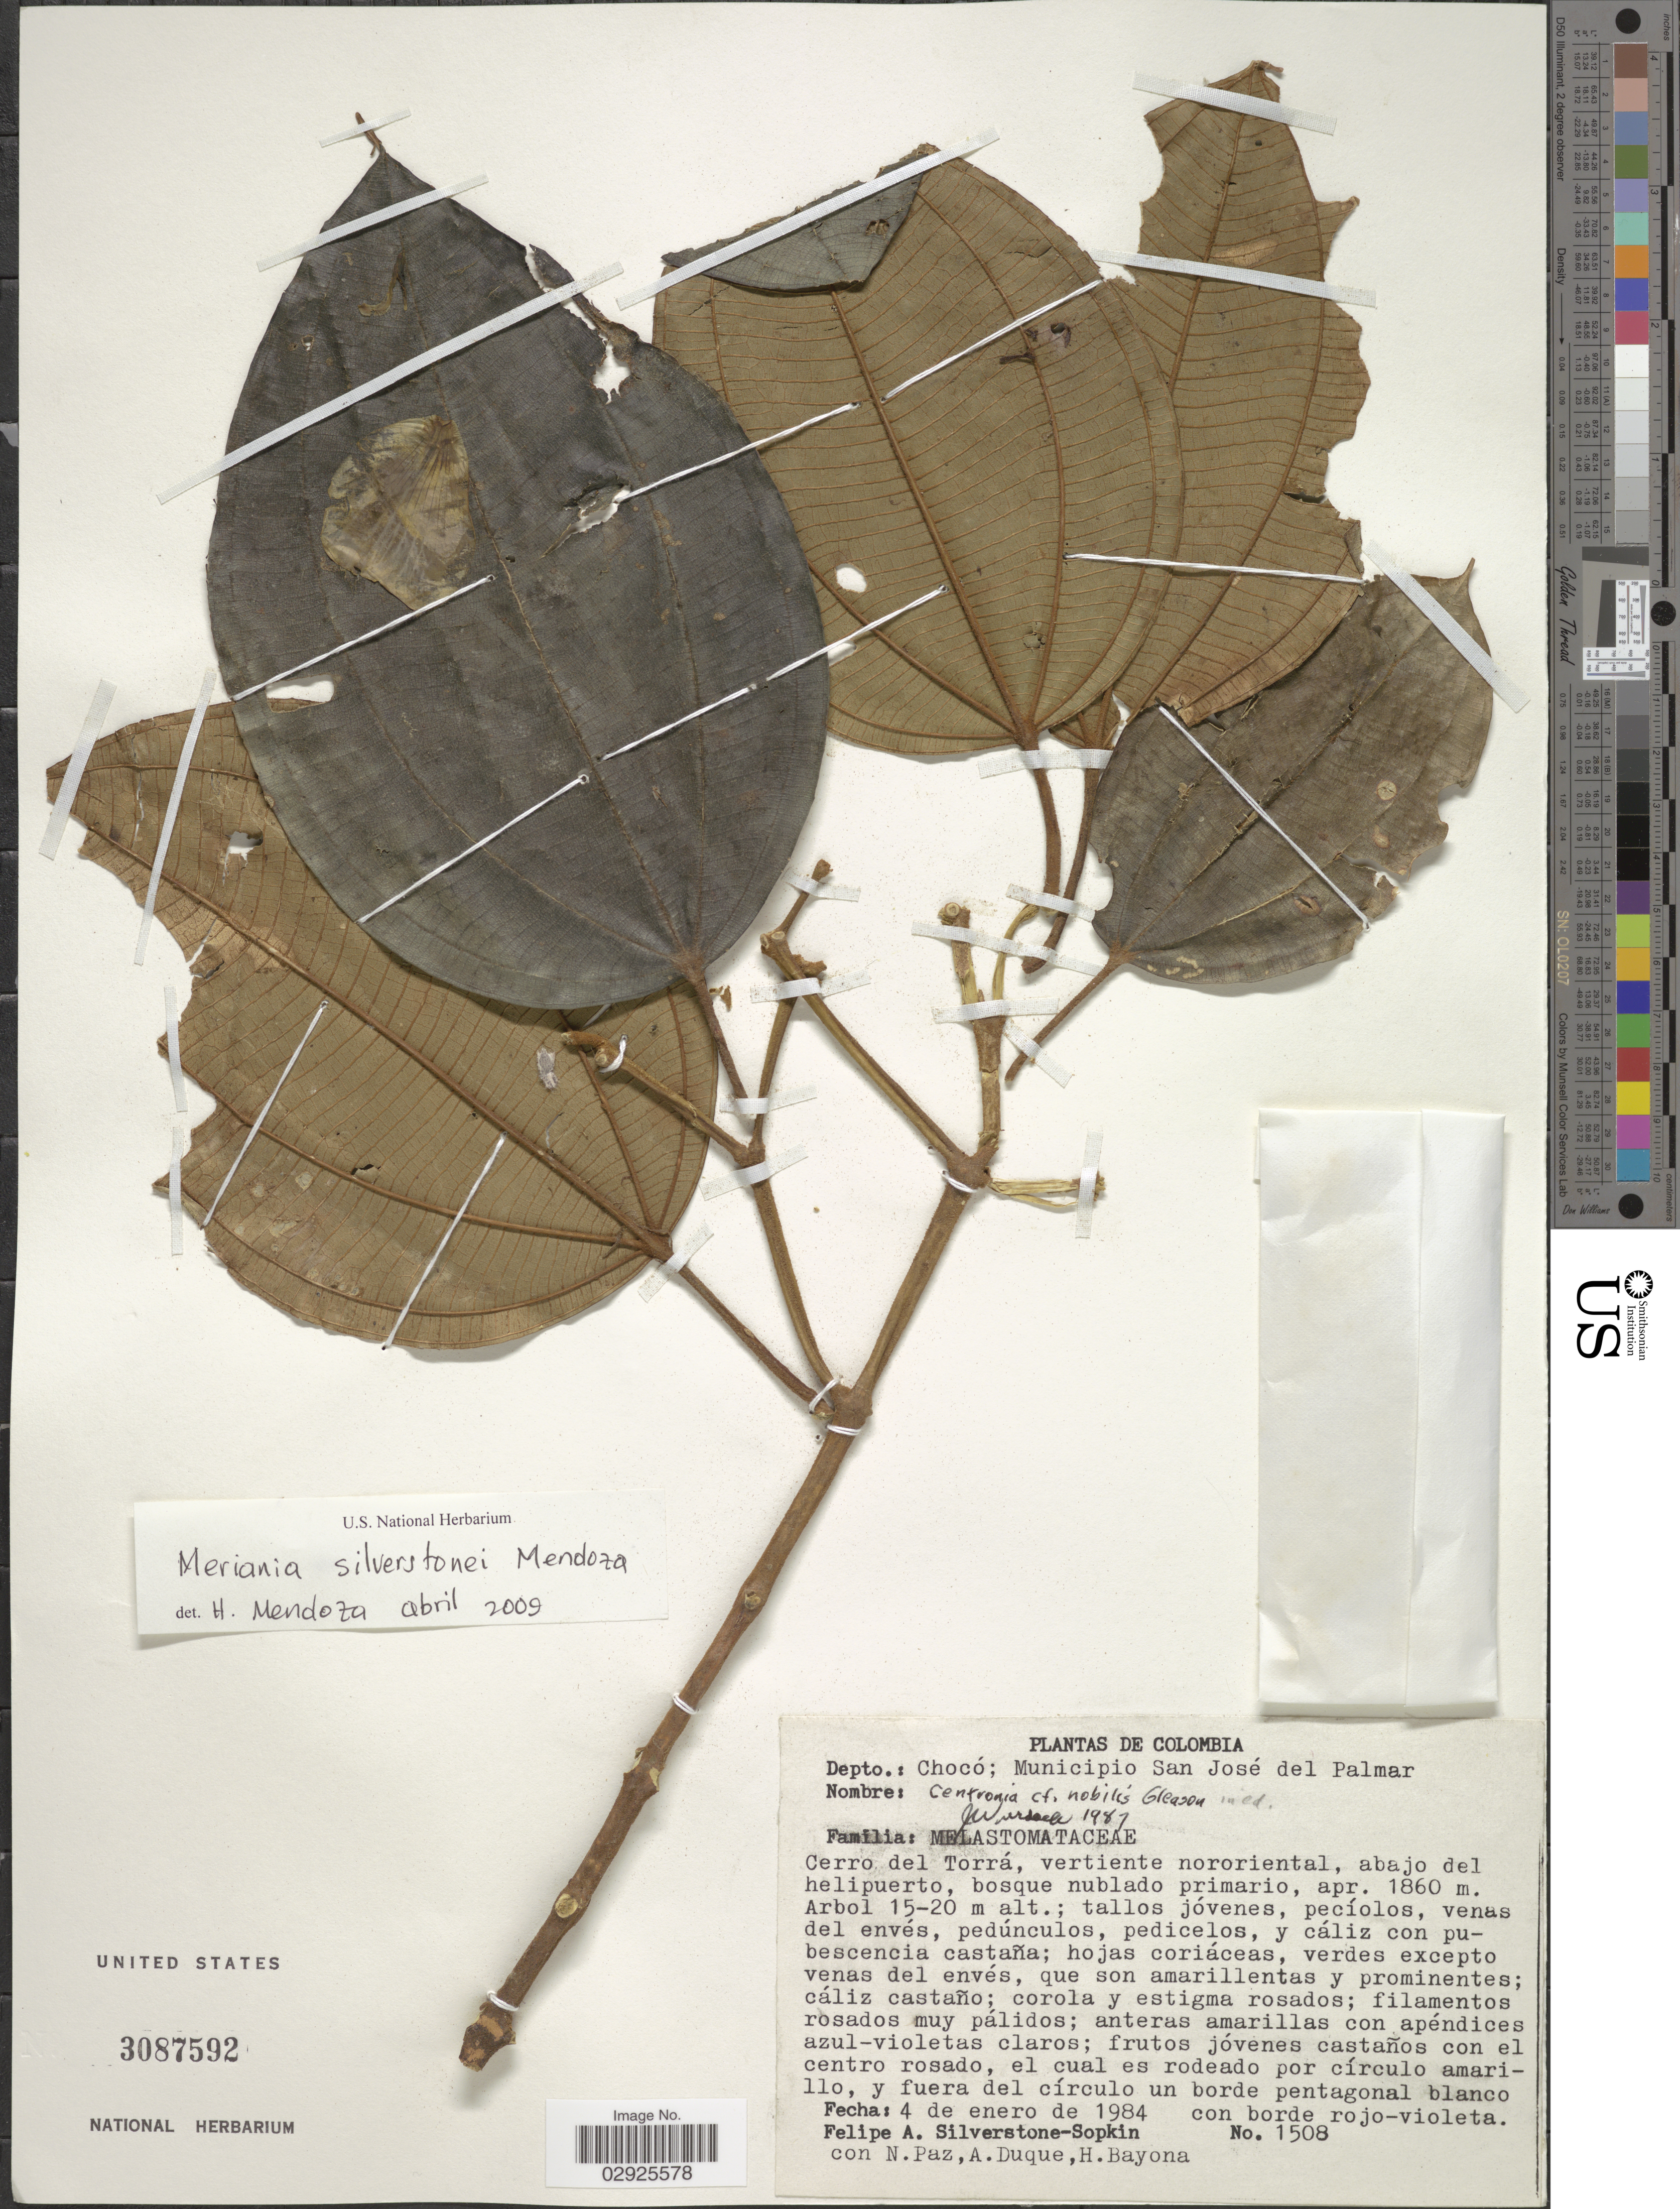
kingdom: Plantae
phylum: Tracheophyta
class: Magnoliopsida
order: Myrtales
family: Melastomataceae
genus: Meriania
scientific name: Meriania silverstonei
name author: Humberto Mend. & Fern. Alonso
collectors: P. A. Silverstone-Sopkin, N. Paz, A. Duque & H. Bayona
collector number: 1508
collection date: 1984-01-04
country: Colombia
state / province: Chocó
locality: Depto.: Chocó, Municipio San José del Palmar, Cerro del Torrá, vertiente nororiental, abajo del helipuerto.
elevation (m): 1860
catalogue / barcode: US 3087592